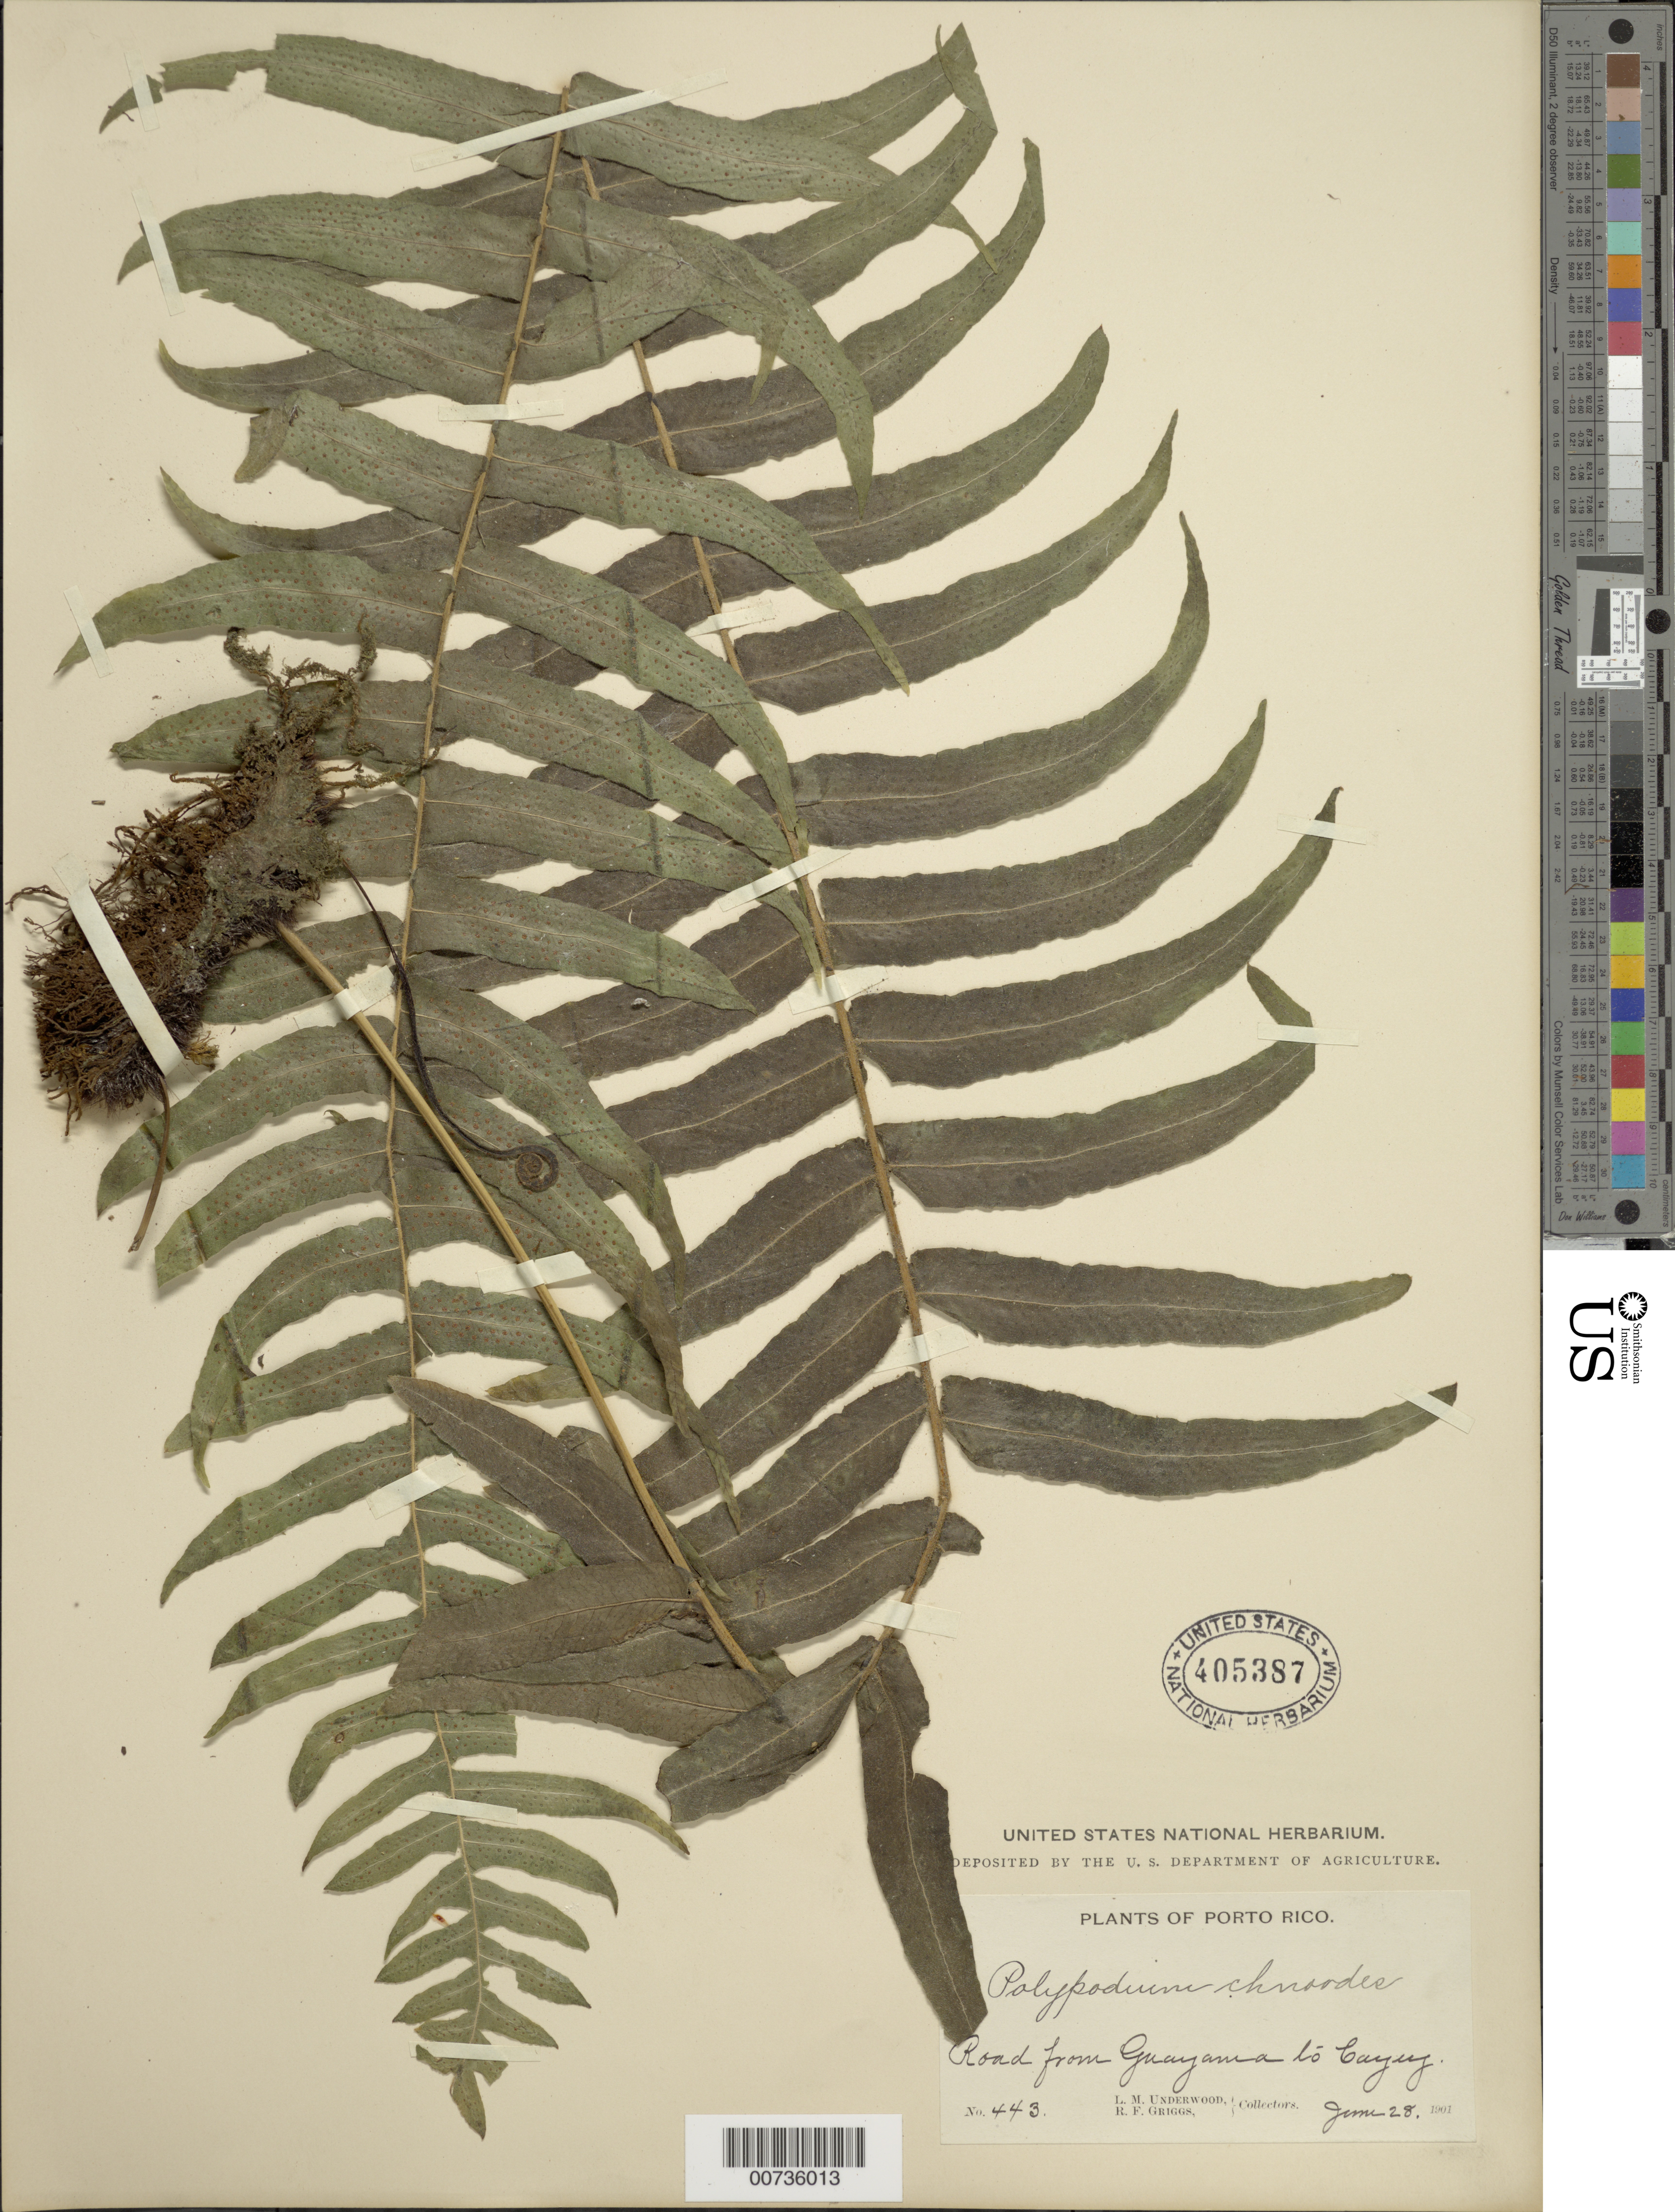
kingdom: Plantae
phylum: Tracheophyta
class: Polypodiopsida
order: Polypodiales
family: Polypodiaceae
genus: Serpocaulon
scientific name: Serpocaulon dissimile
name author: (L.) A.R. Sm.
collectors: L. M. Underwood & R. F. Griggs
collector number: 443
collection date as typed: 28 Jun 1901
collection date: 1901-06-28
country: Puerto Rico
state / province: Cayey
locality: Guayama to Cayey, road from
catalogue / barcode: US 405387